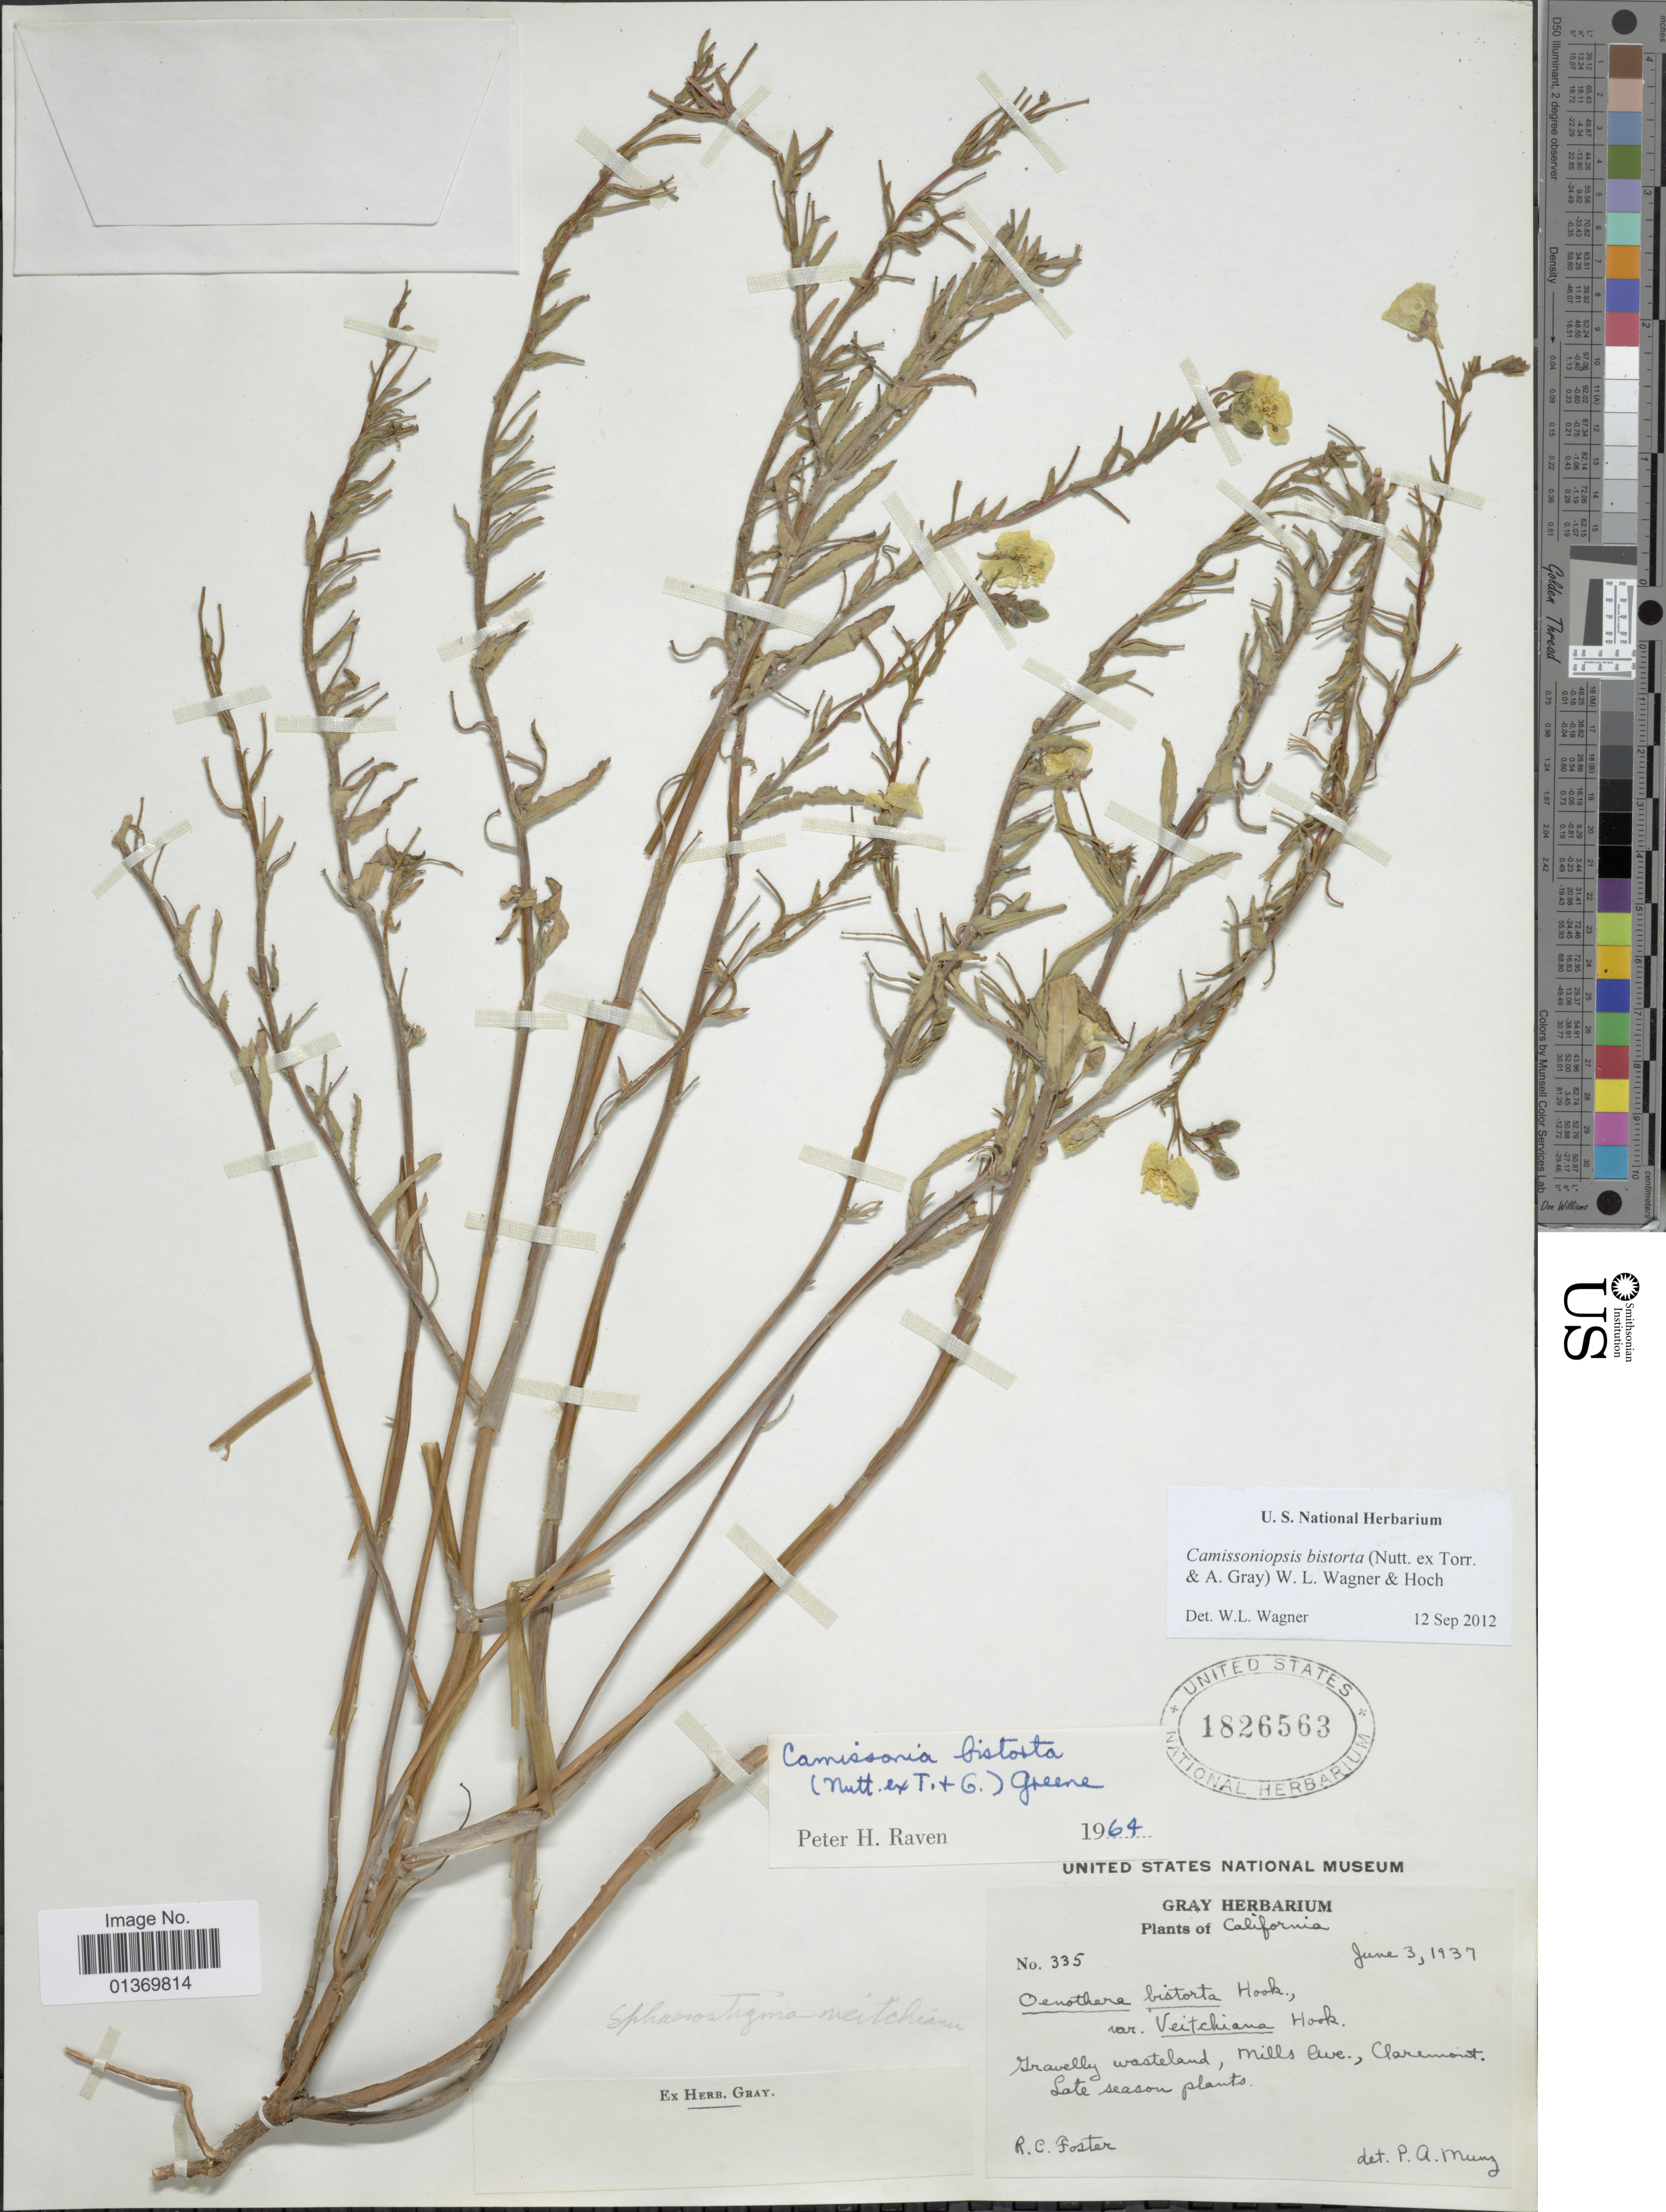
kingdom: Plantae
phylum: Tracheophyta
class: Magnoliopsida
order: Myrtales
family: Onagraceae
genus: Camissoniopsis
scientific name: Camissoniopsis bistorta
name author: (Nutt. ex Torr. & A. Gray) W.L. Wagner & Hoch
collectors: R. C. Foster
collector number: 335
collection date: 1937-06-03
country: United States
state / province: California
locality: Gravelly wasteland, Mills Ave., Claremont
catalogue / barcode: US 1826563